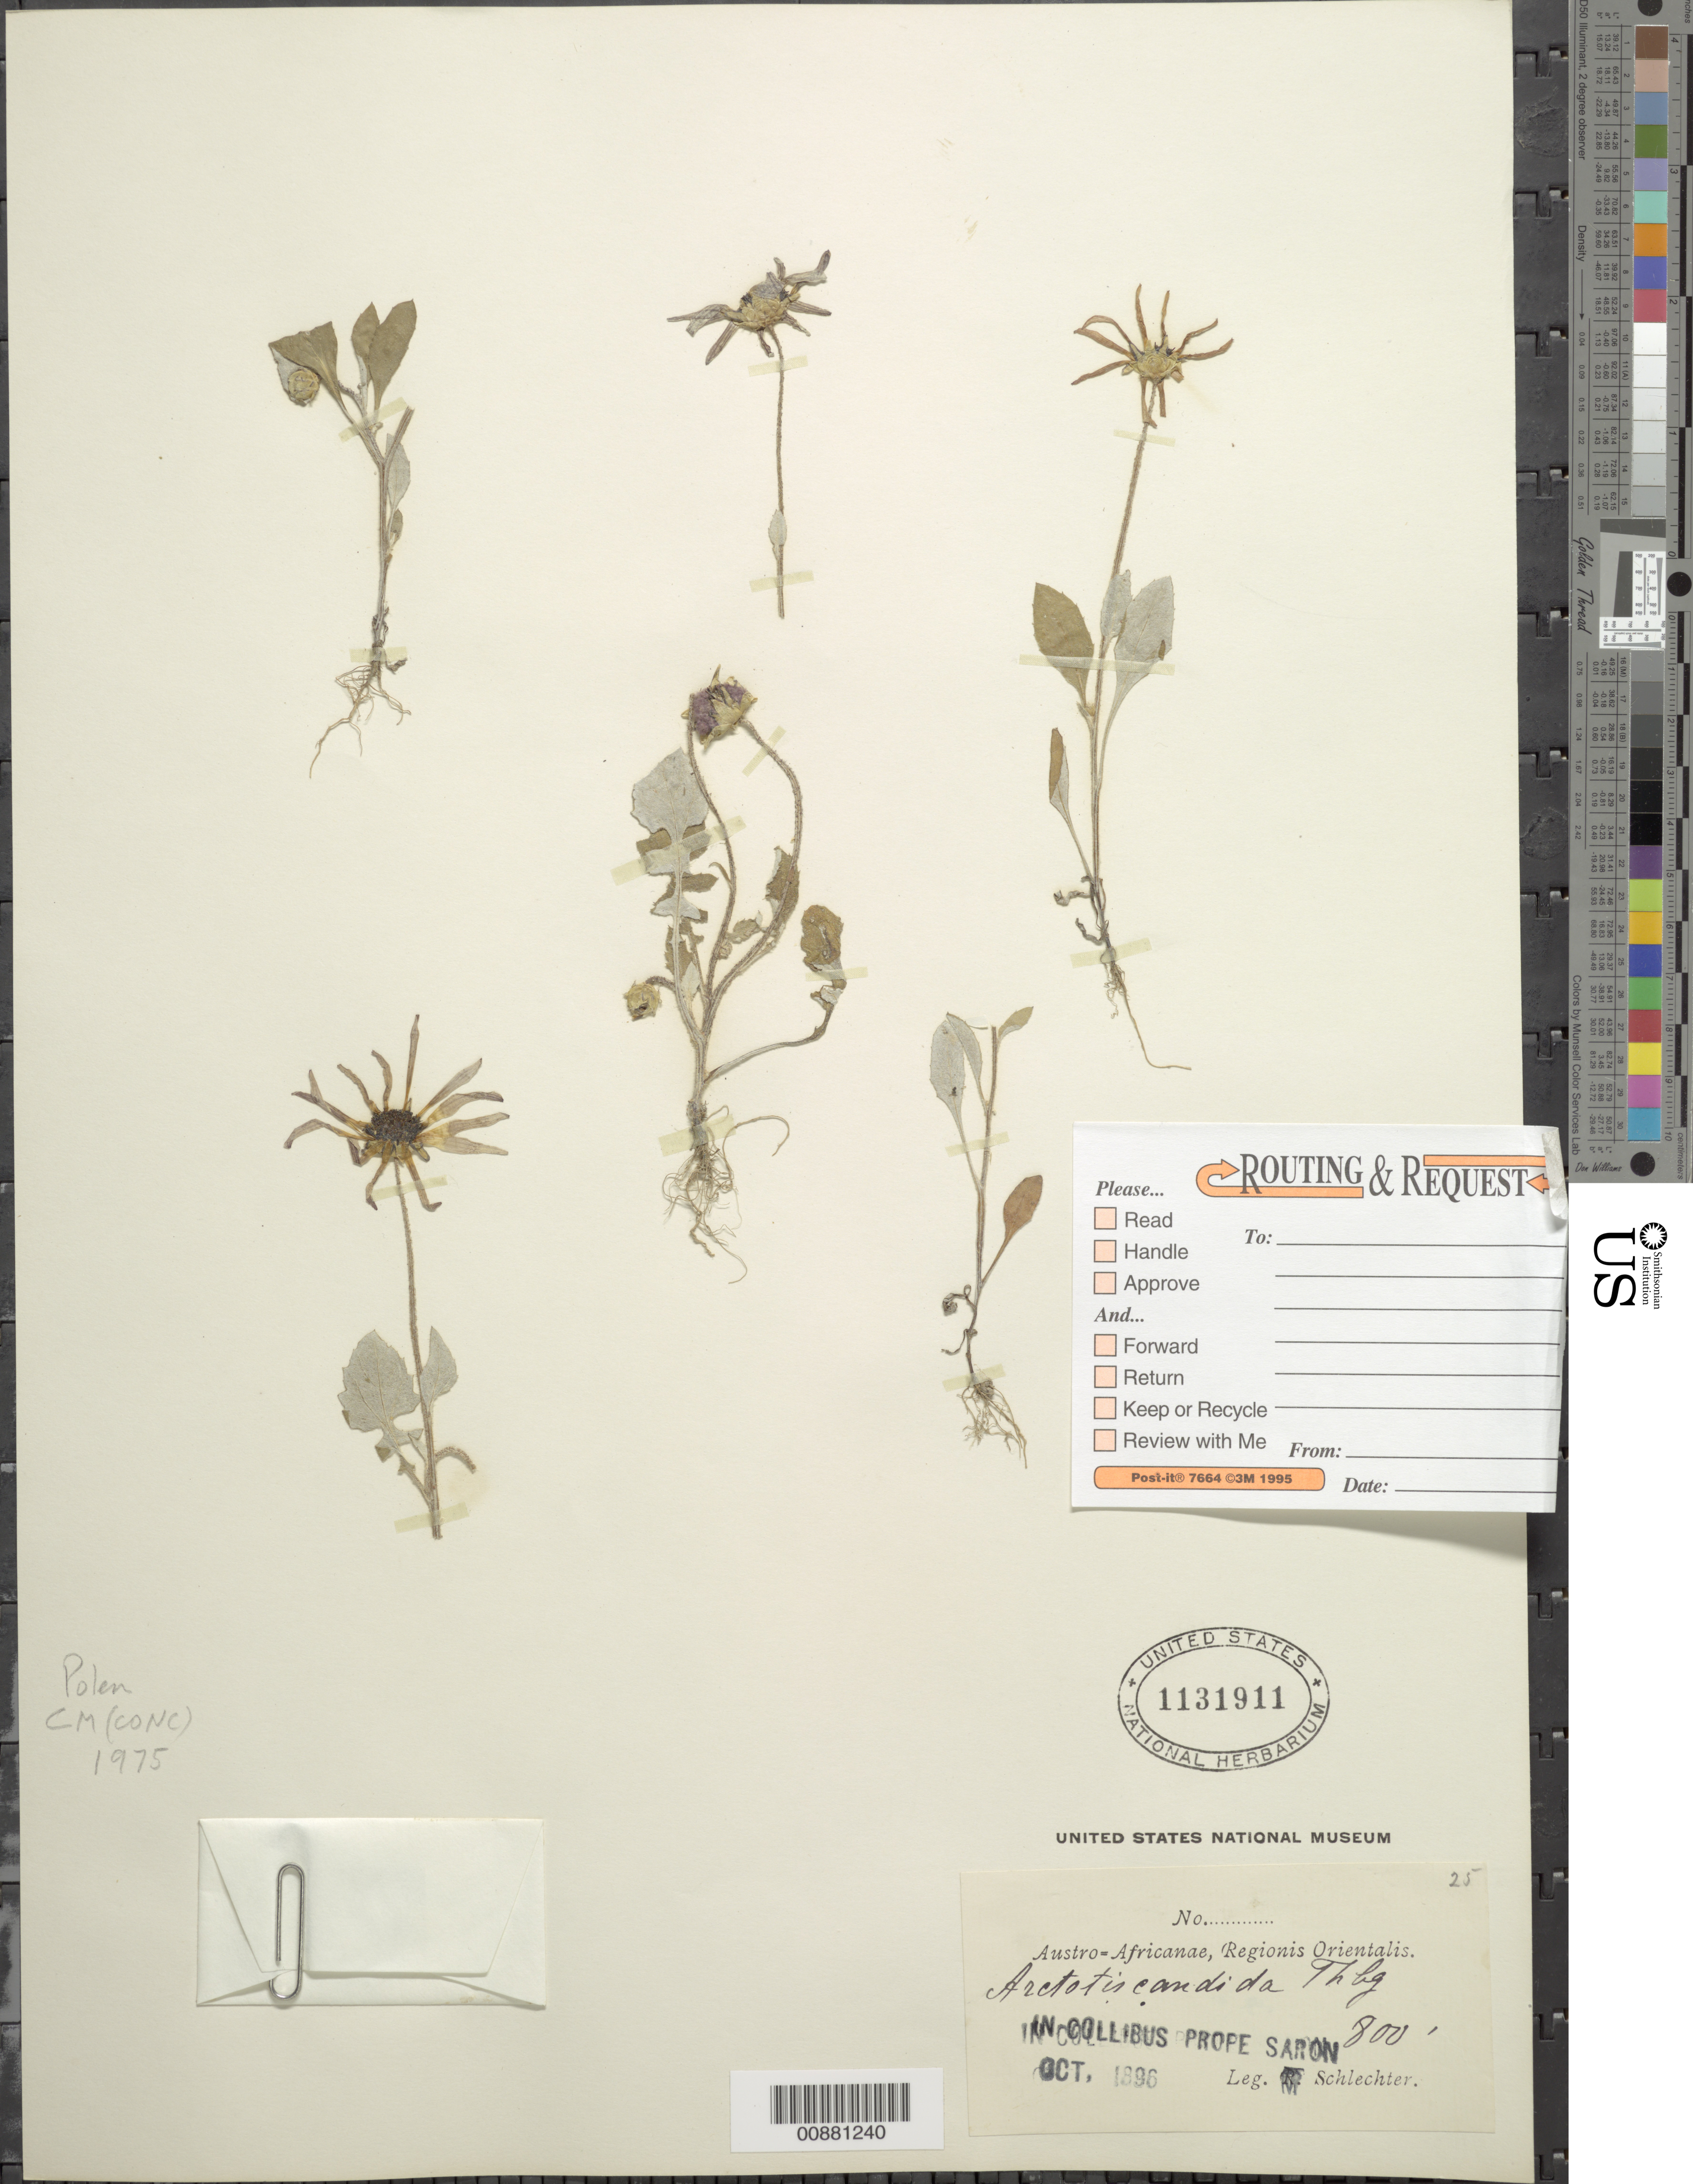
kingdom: Plantae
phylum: Tracheophyta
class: Magnoliopsida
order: Asterales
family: Asteraceae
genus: Arctotis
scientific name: Arctotis candida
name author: Thunb.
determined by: Polen, --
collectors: Schlechter, --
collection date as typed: October 1896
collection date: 1896-10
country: South Africa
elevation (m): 244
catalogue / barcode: US 1131911